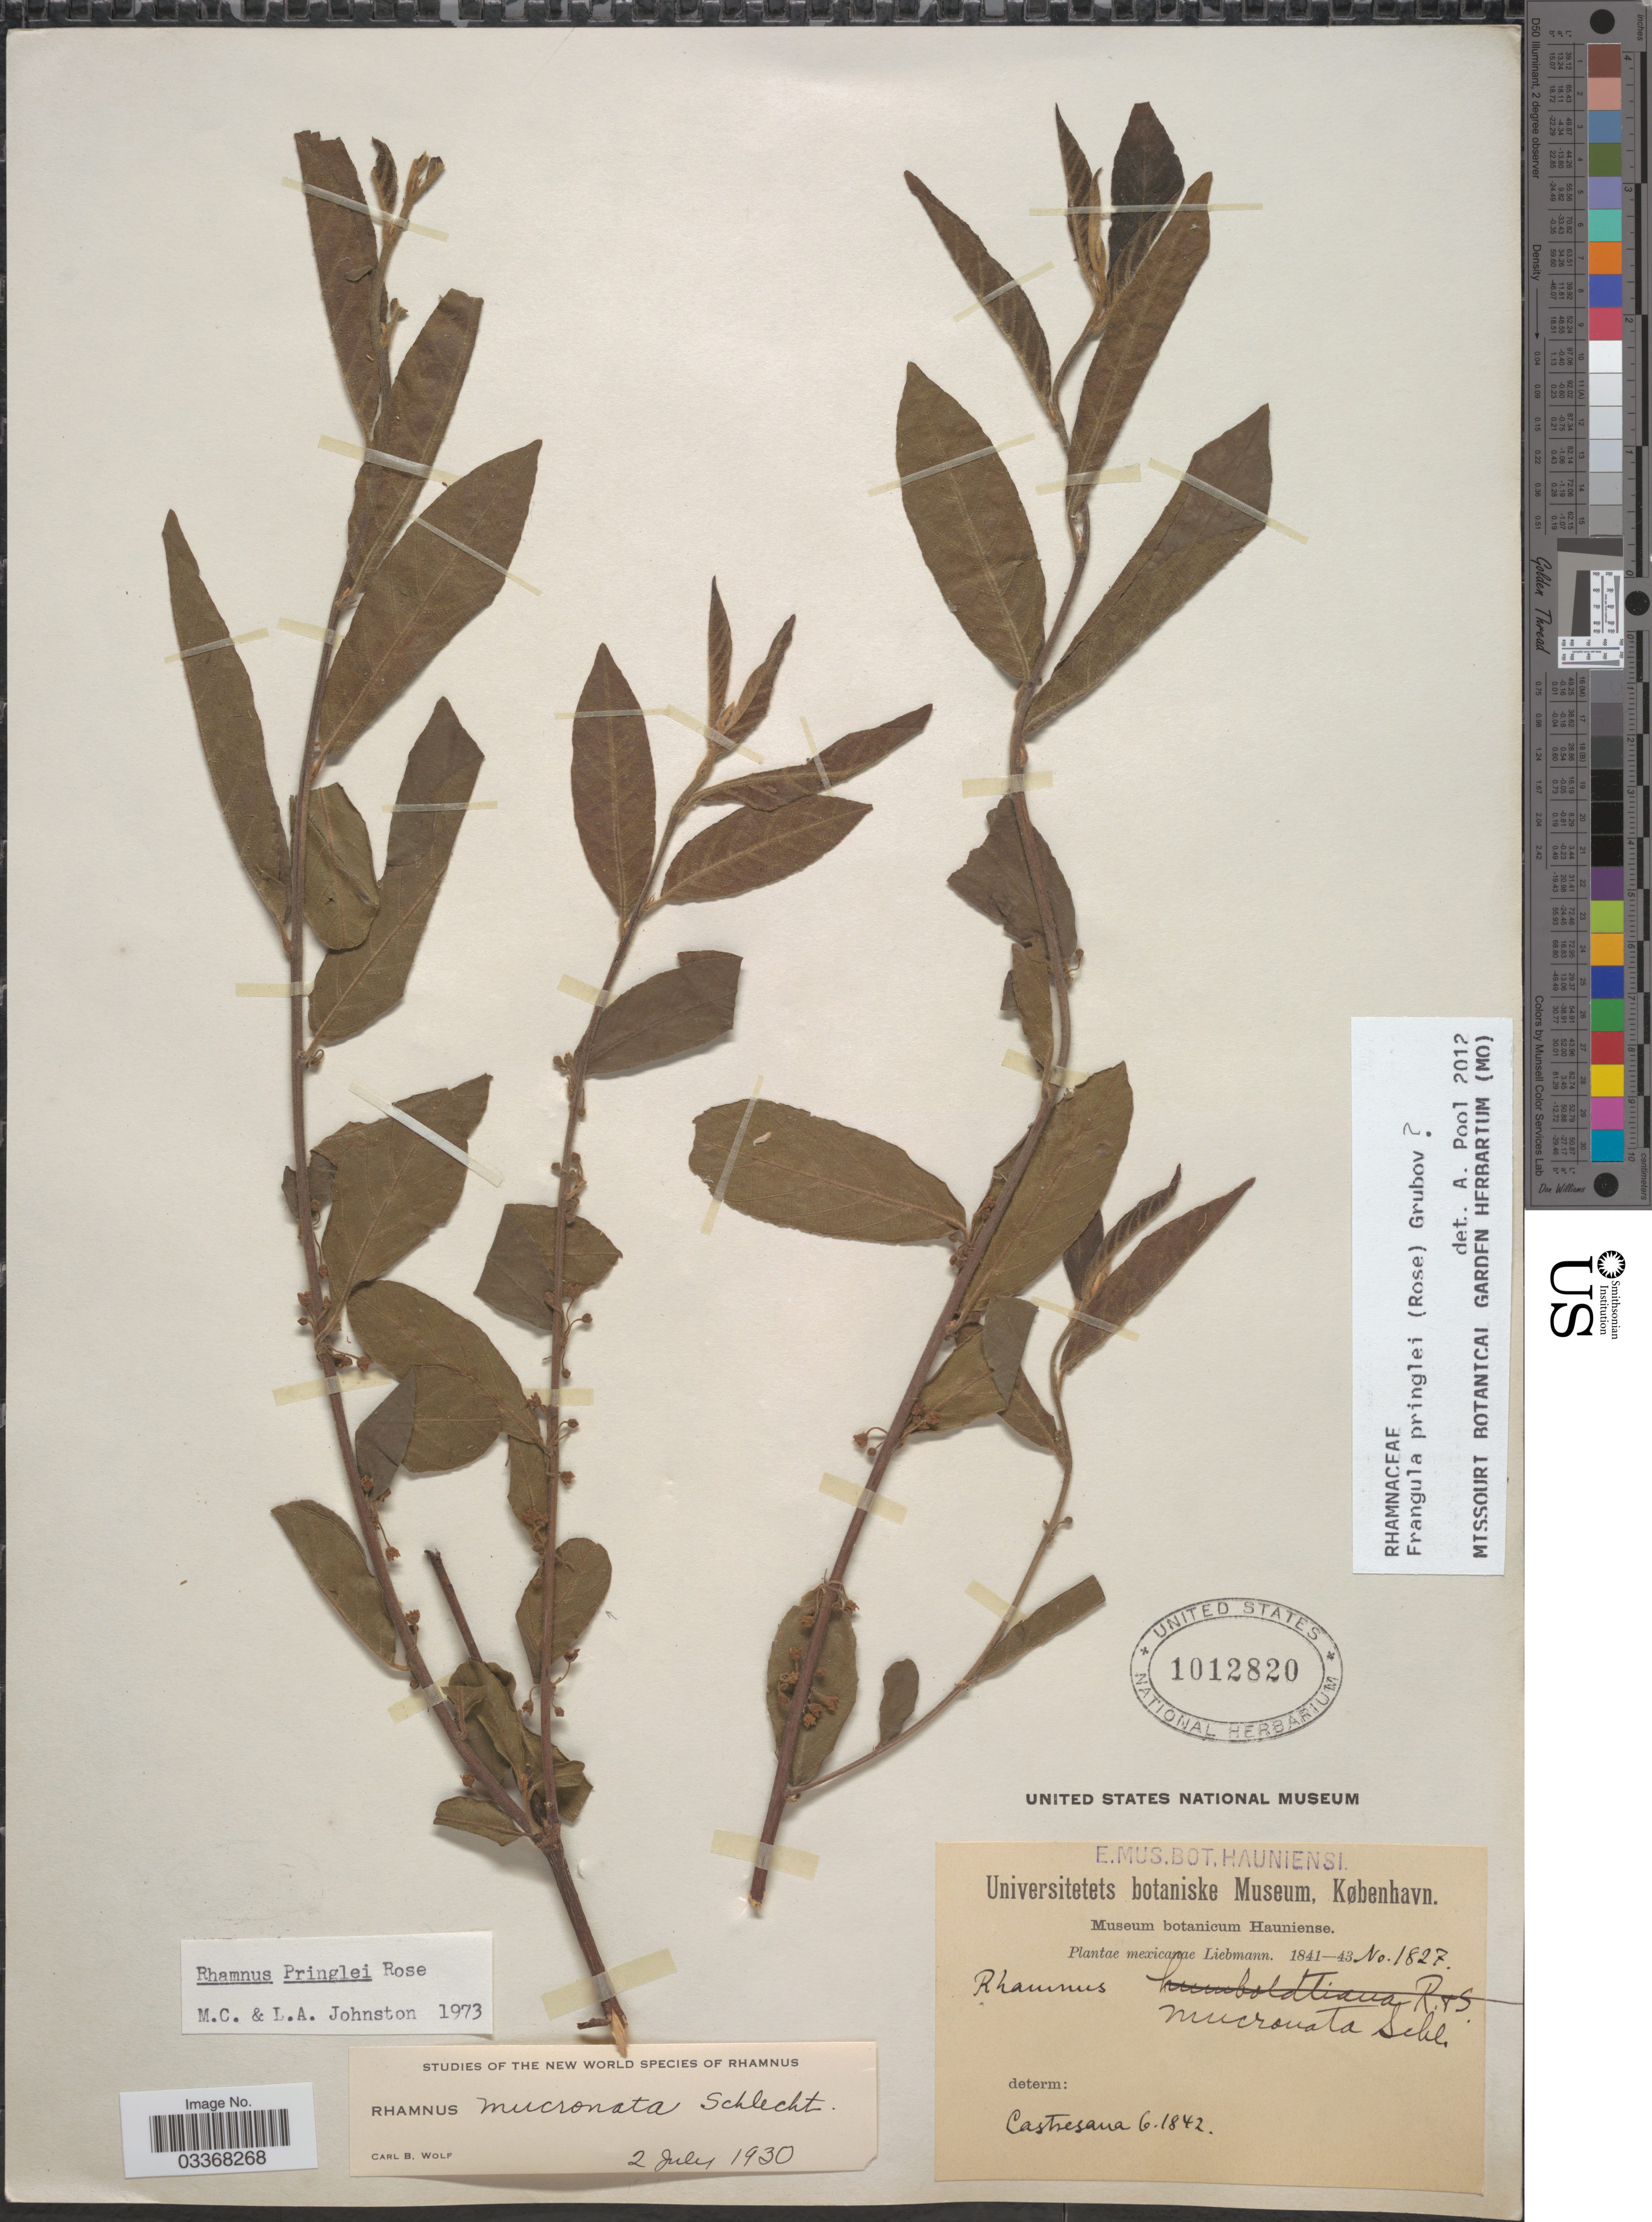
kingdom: Plantae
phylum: Tracheophyta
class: Magnoliopsida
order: Rosales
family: Rhamnaceae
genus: Frangula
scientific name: Frangula alnus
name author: (Rose) Grubov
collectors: Liebmann, --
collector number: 1827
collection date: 1842-06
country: Mexico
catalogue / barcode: US 1012820